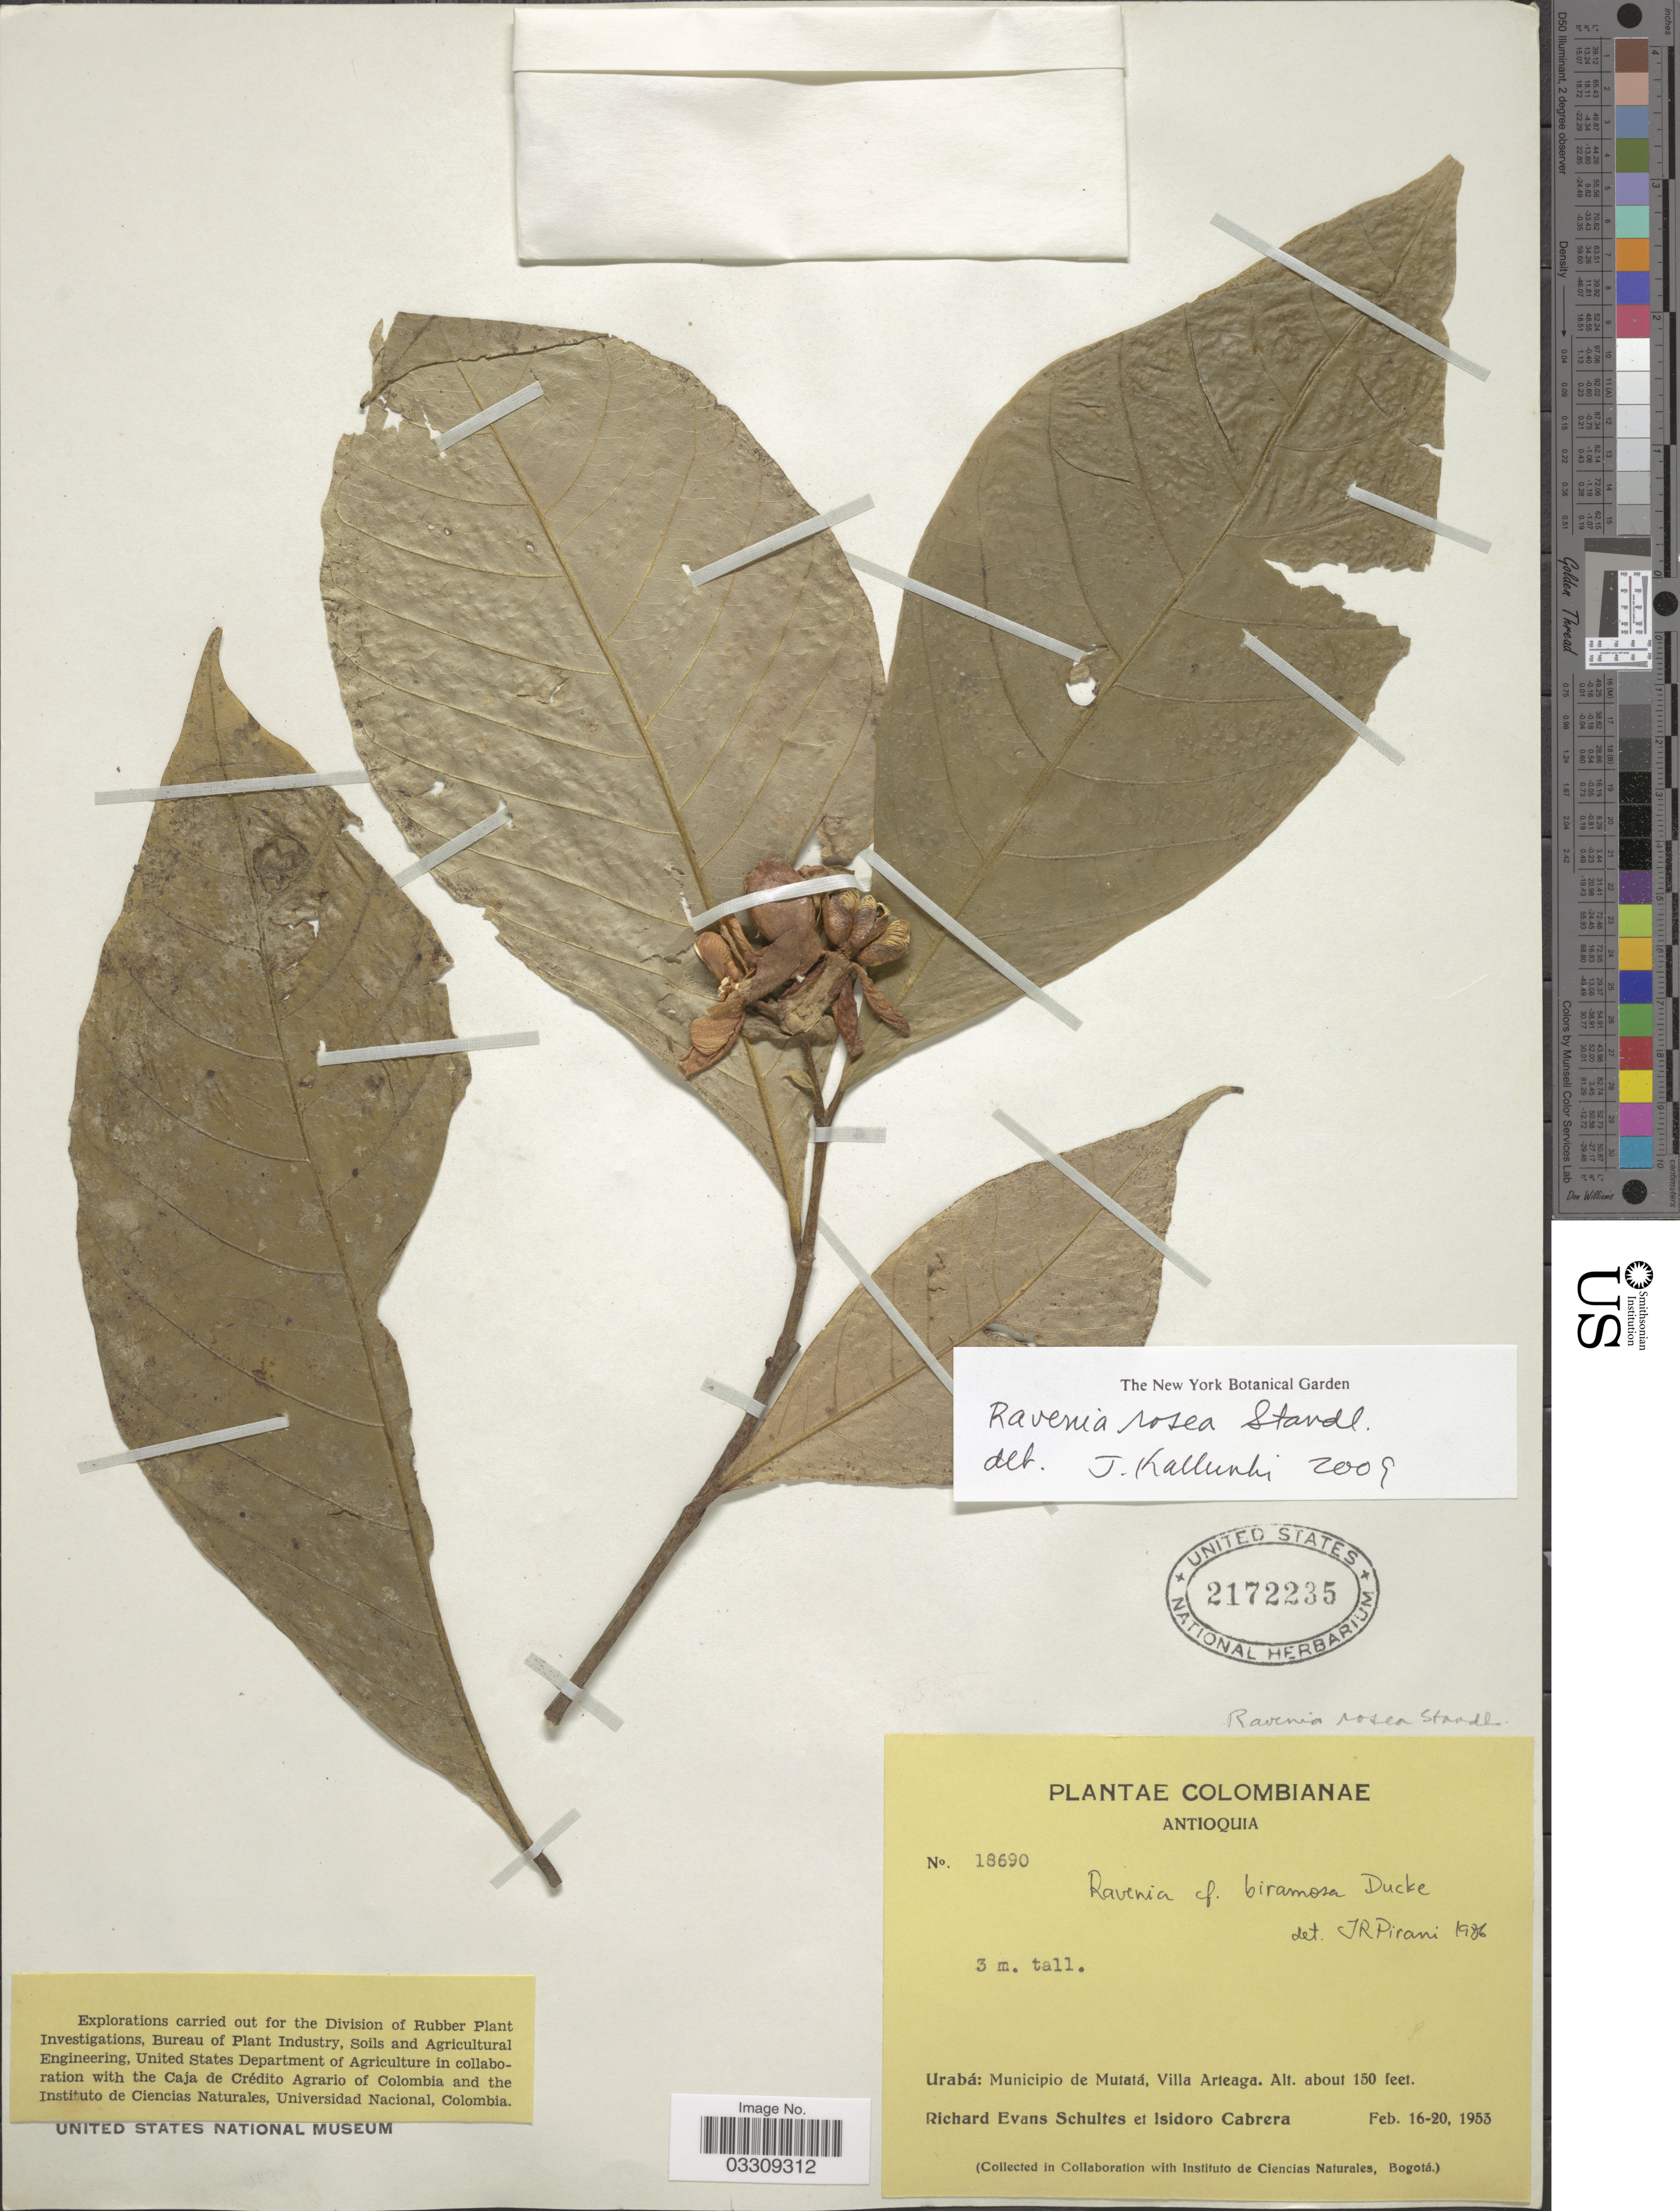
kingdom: Plantae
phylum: Tracheophyta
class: Magnoliopsida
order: Sapindales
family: Rutaceae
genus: Ravenia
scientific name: Ravenia rosea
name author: Standl.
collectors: R. E. Schultes & I. Cabrera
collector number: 18690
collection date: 1953-02-16/1953-02-20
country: Colombia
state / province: Antioquia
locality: Urabá: Municipio de Mutatá, Villa Arteaga.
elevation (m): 46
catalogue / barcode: US 2172235